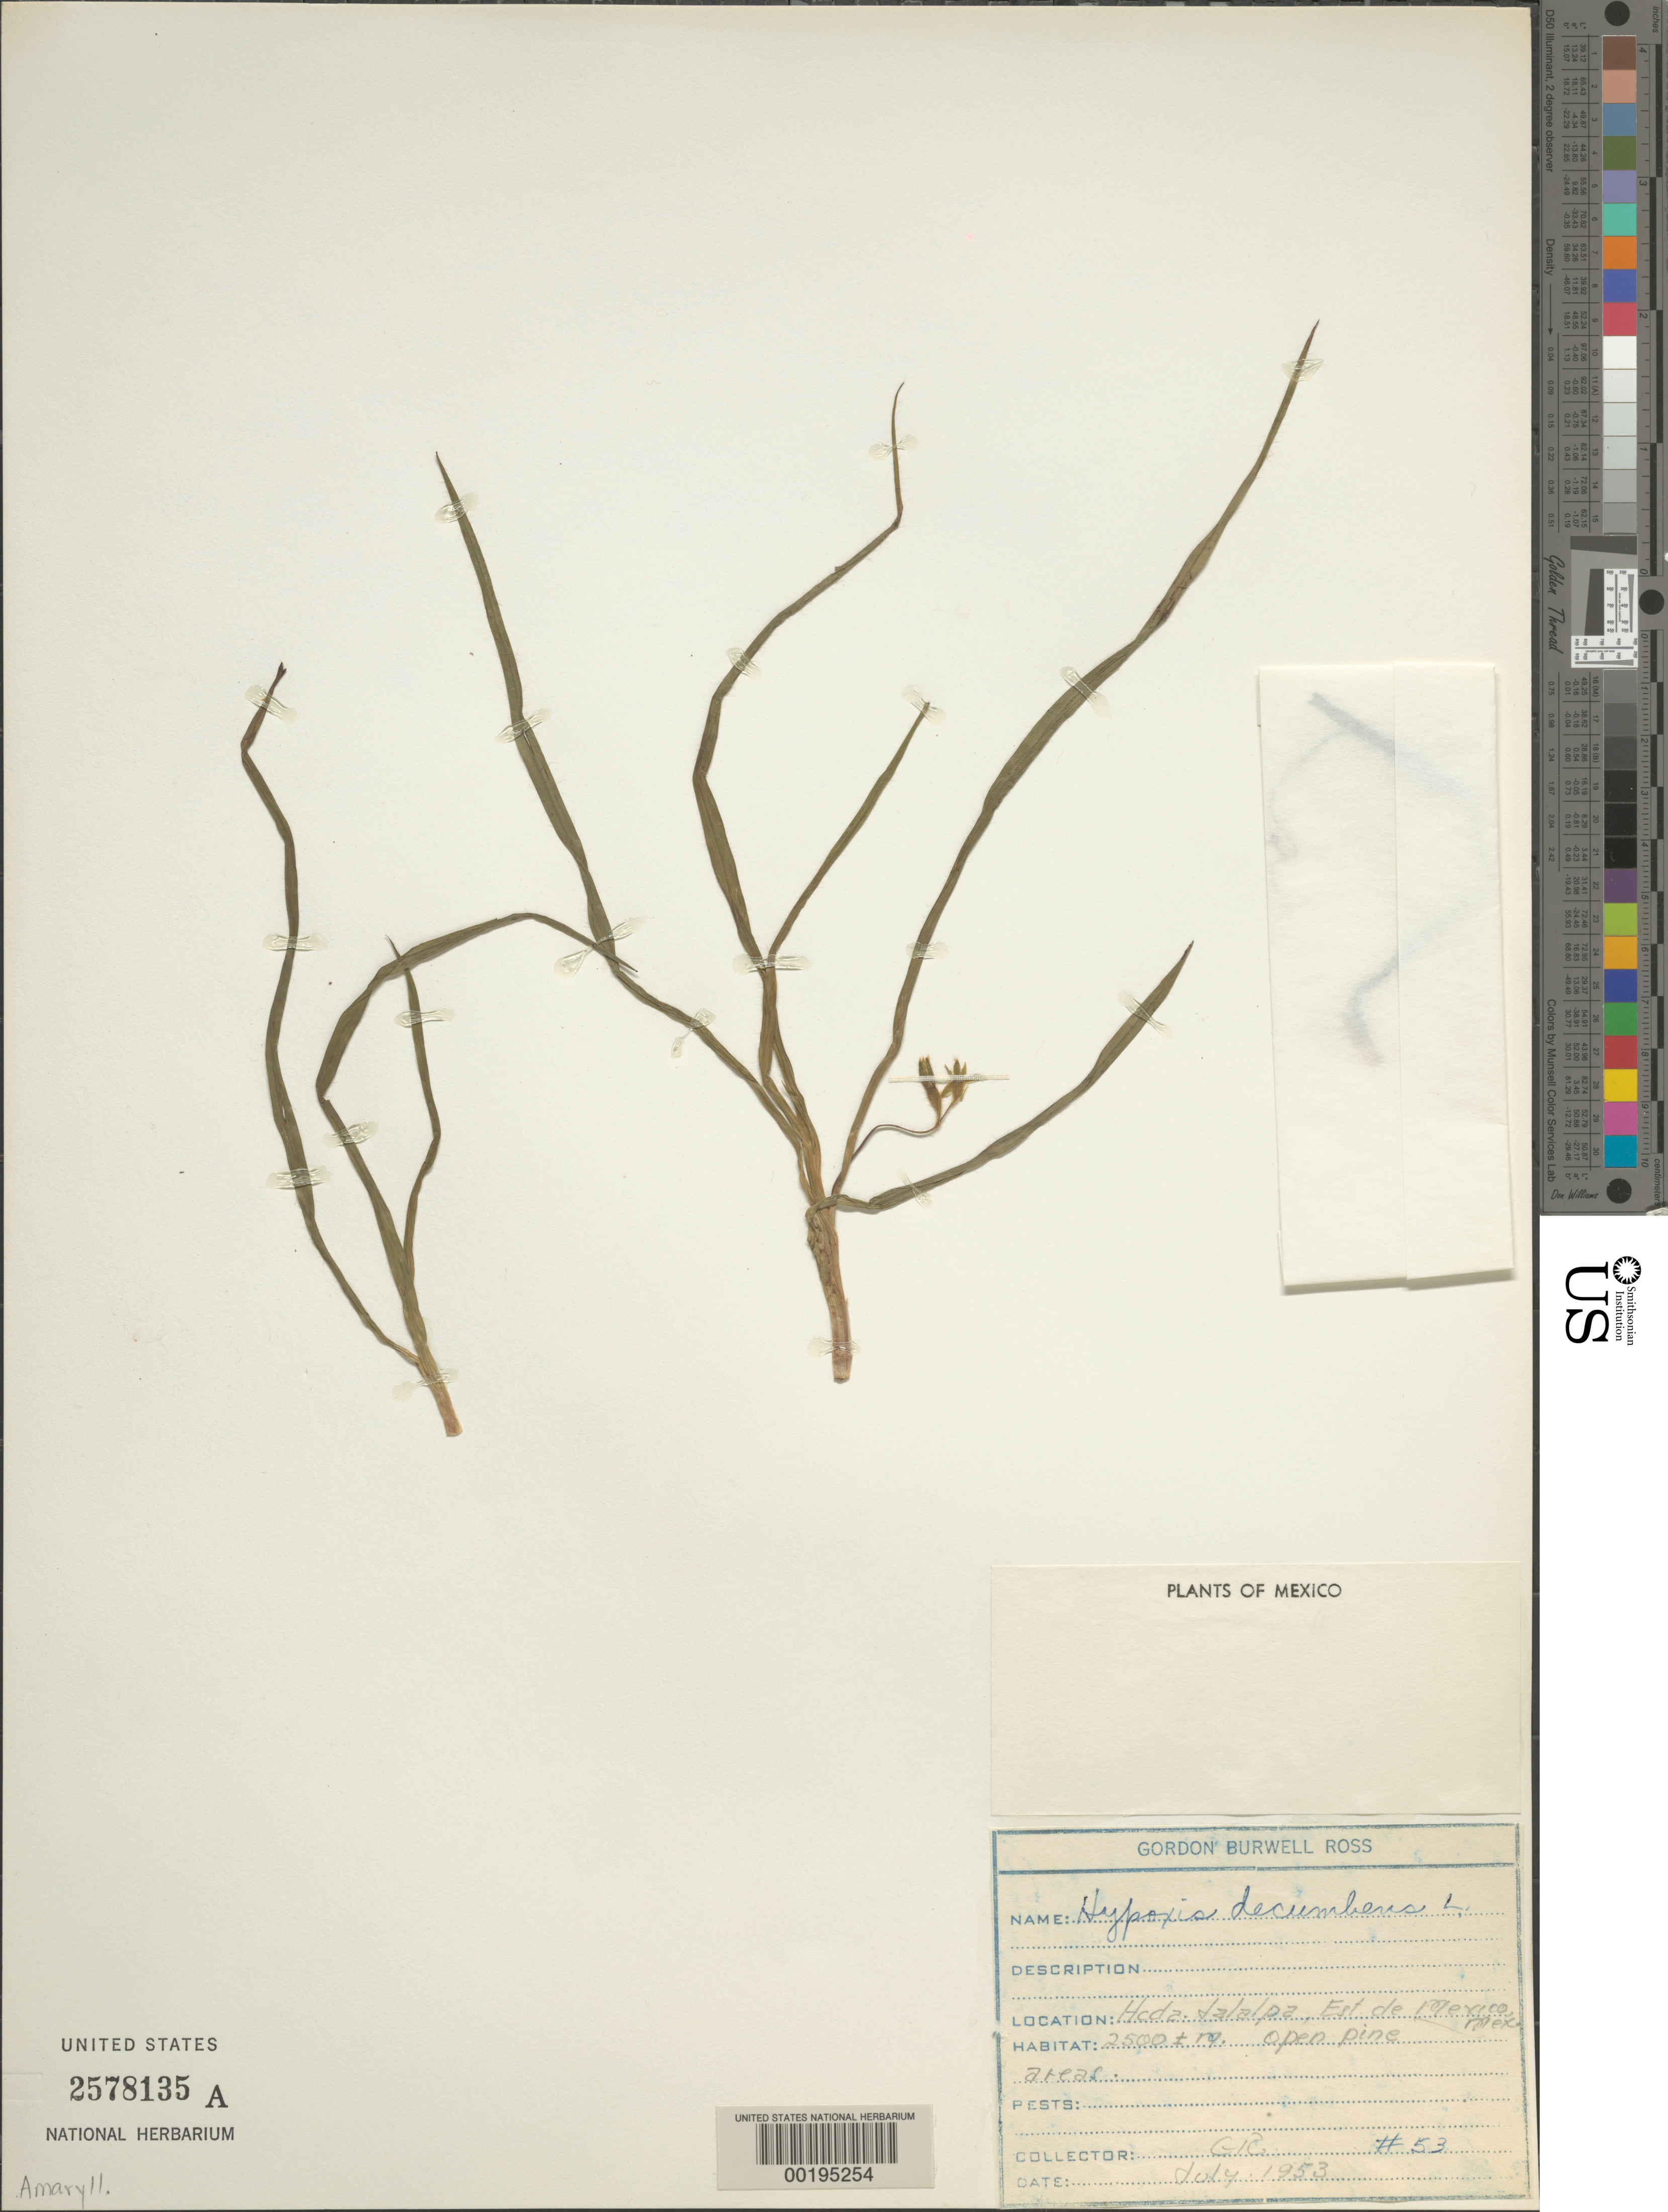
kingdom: Plantae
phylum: Tracheophyta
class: Liliopsida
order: Asparagales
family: Hypoxidaceae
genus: Hypoxis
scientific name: Hypoxis decumbens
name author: L.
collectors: G. B. Ross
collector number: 53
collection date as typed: Jul 1953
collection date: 1953-07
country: Mexico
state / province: México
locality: Heda, Jalalpa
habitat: Open pine areas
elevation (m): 762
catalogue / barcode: US 2578135A